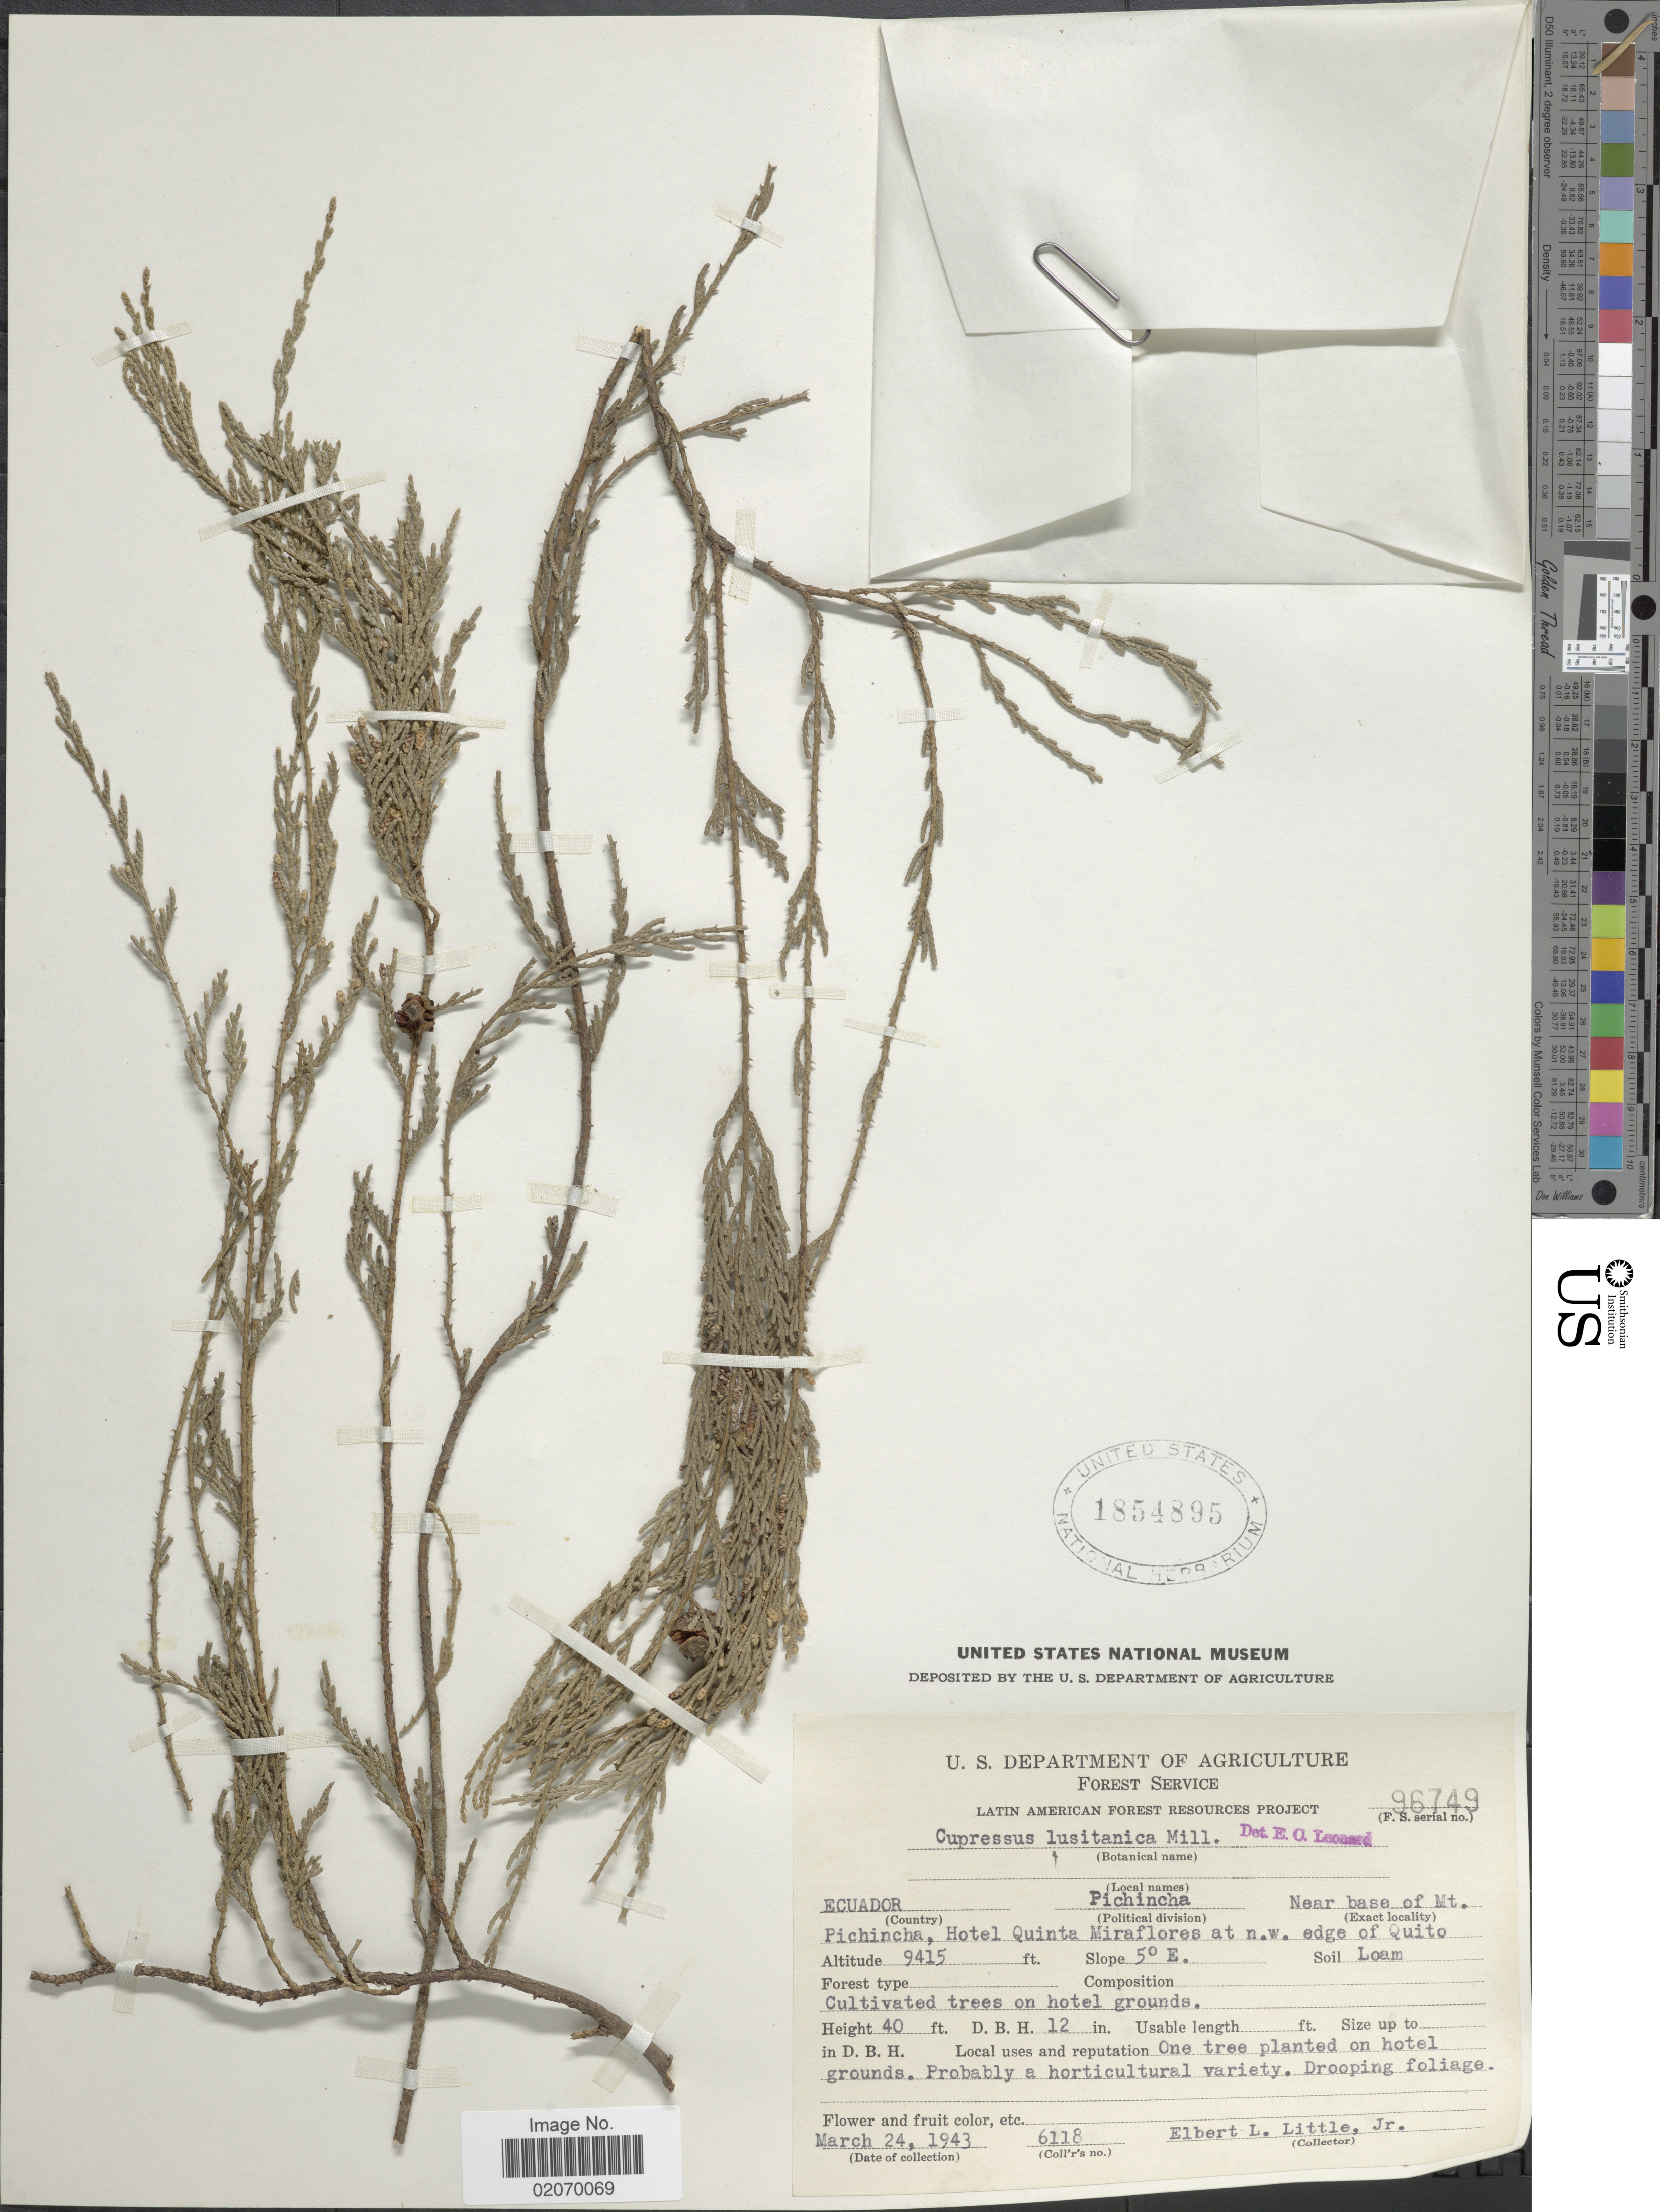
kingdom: Plantae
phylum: Tracheophyta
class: Pinopsida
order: Pinales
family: Cupressaceae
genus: Hesperocyparis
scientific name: Hesperocyparis lusitanica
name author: (Miller) Bartel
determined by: (US) Smithsonian Institution - National Museum of Natural History - Department of Botany (UNITED STATES)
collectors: E. L. Little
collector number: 6118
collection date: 1943-03-24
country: Ecuador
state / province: Pichincha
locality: Near base of MT. Pichincha, Hotel Quinta Miraflores at n.w. edge of Quito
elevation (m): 2870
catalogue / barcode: US 1854895